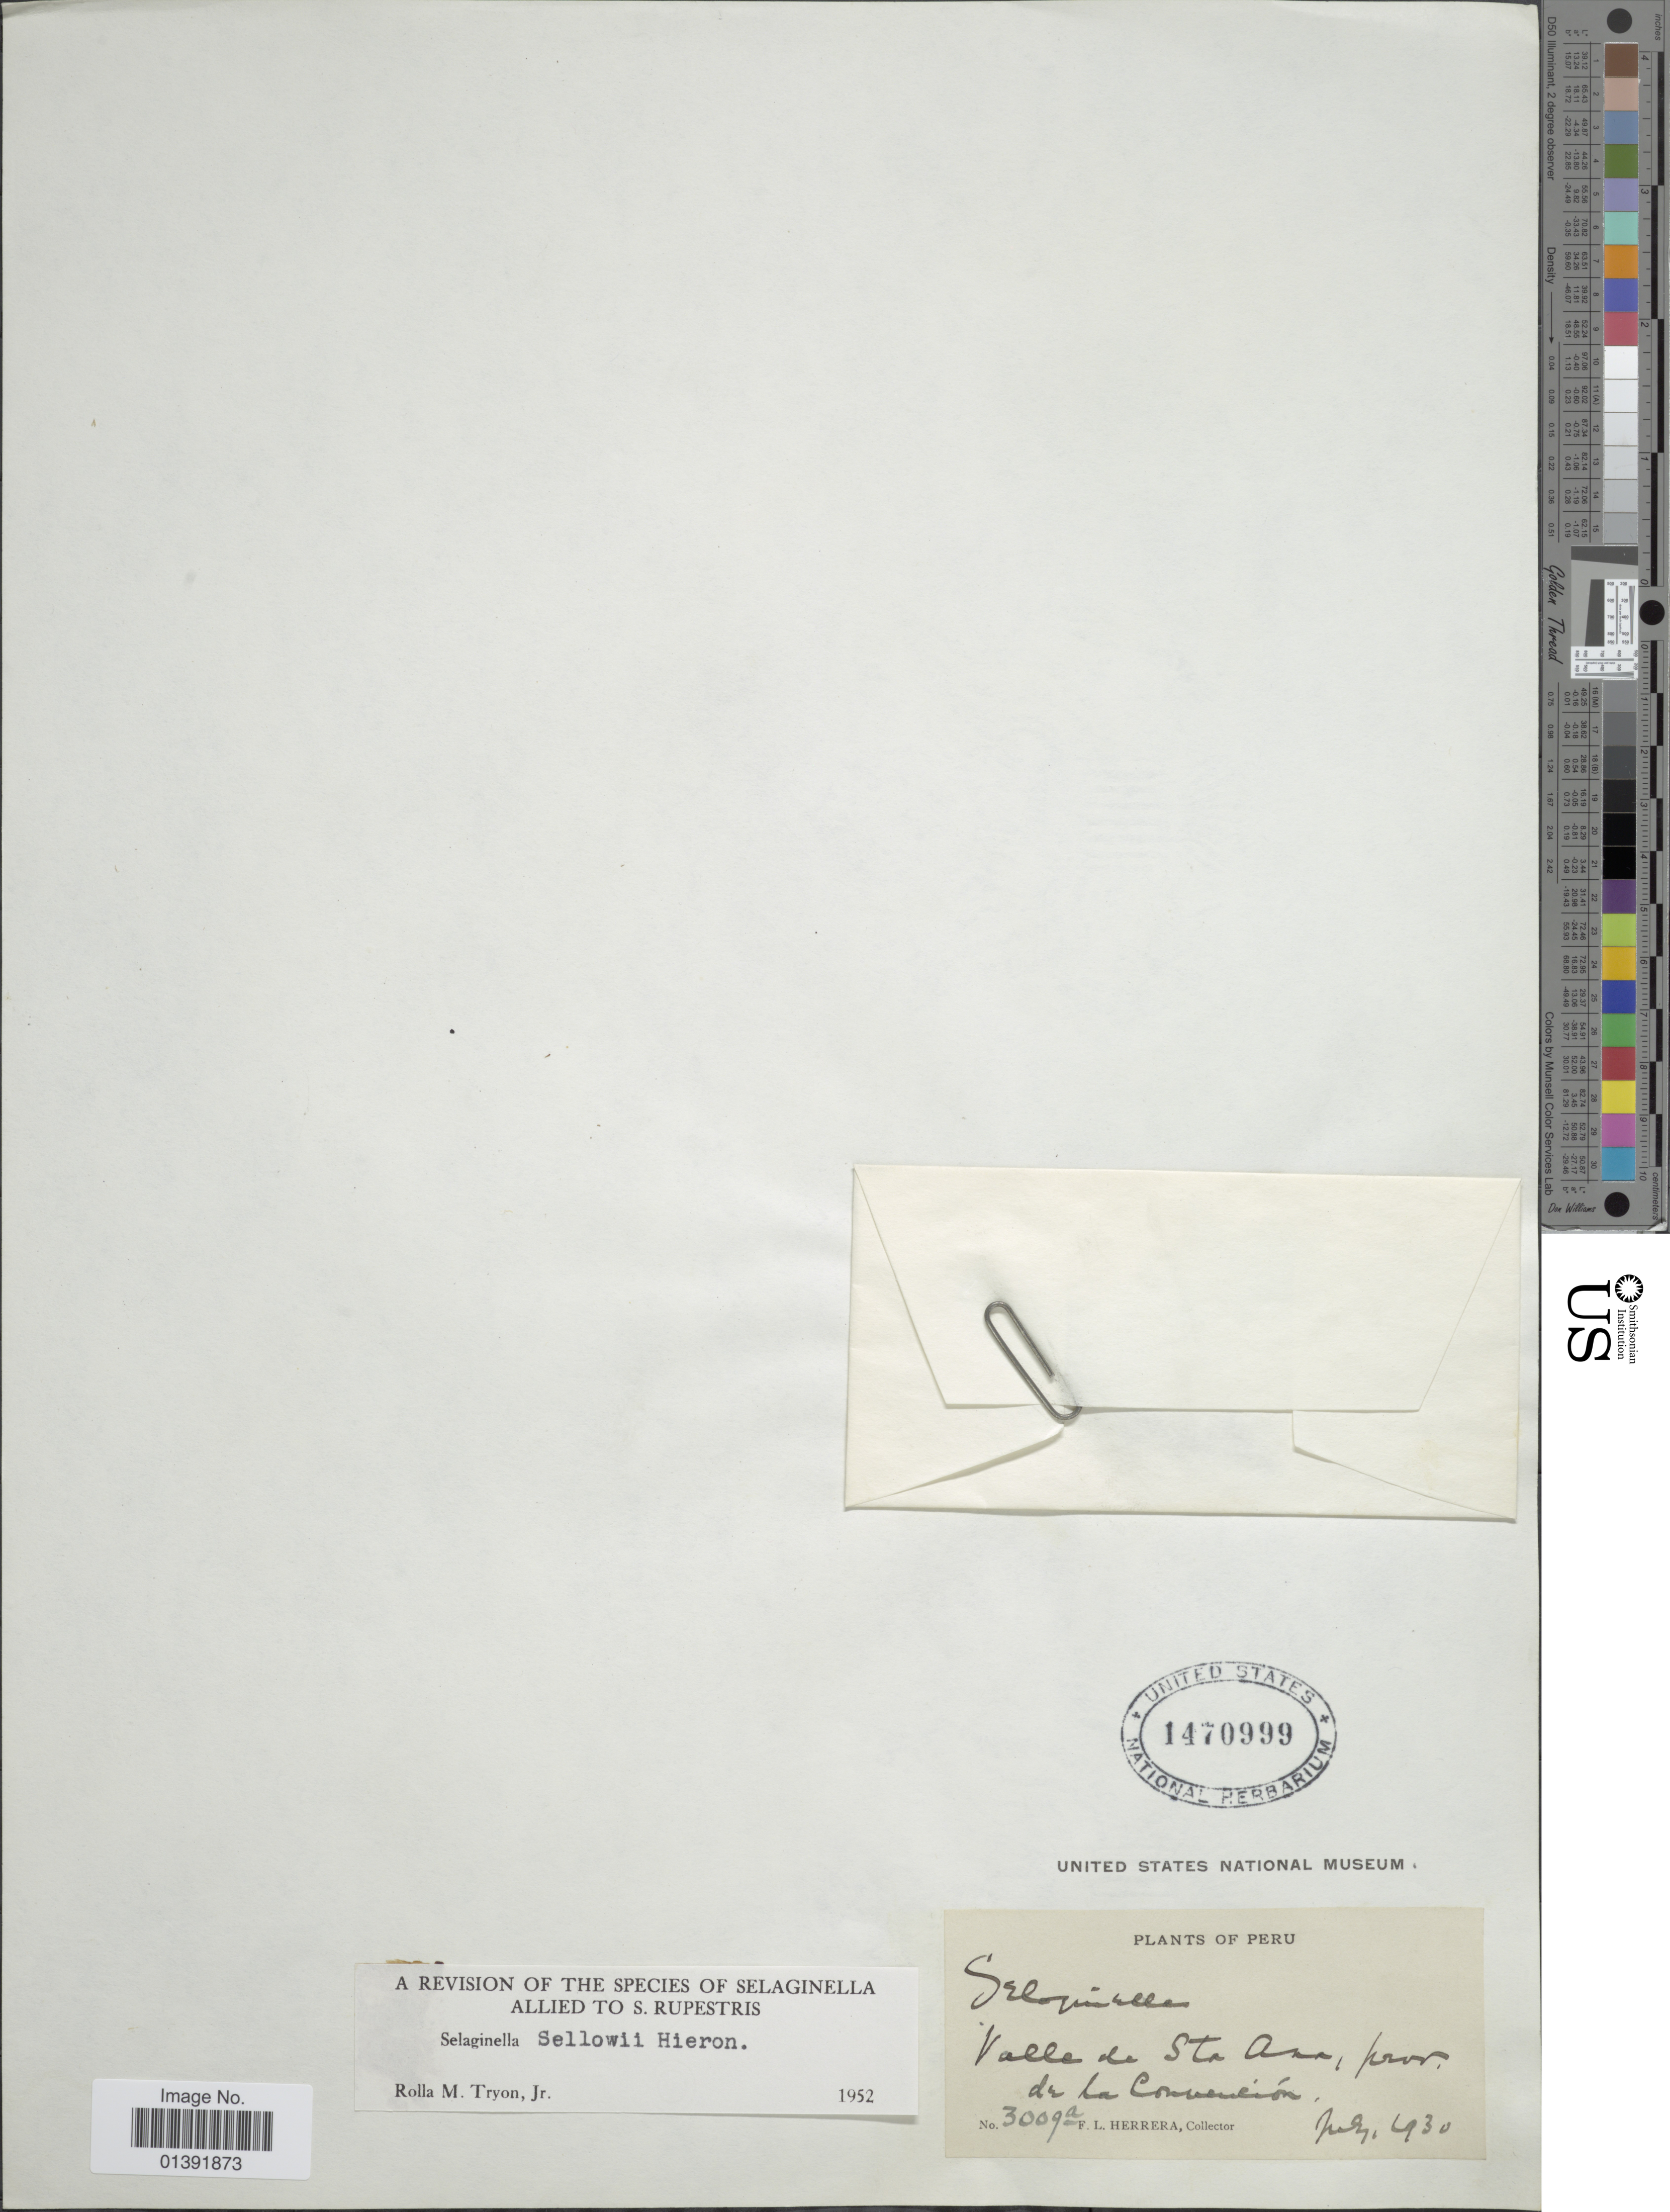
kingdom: Plantae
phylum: Tracheophyta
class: Lycopodiopsida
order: Selaginellales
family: Selaginellaceae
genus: Selaginella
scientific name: Selaginella sellowii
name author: Hieron.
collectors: F. L. Herrera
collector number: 3009a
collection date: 1930-07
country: Peru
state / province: Cusco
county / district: La Convención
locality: Valle de Sta Ana,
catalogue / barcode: US 1470999